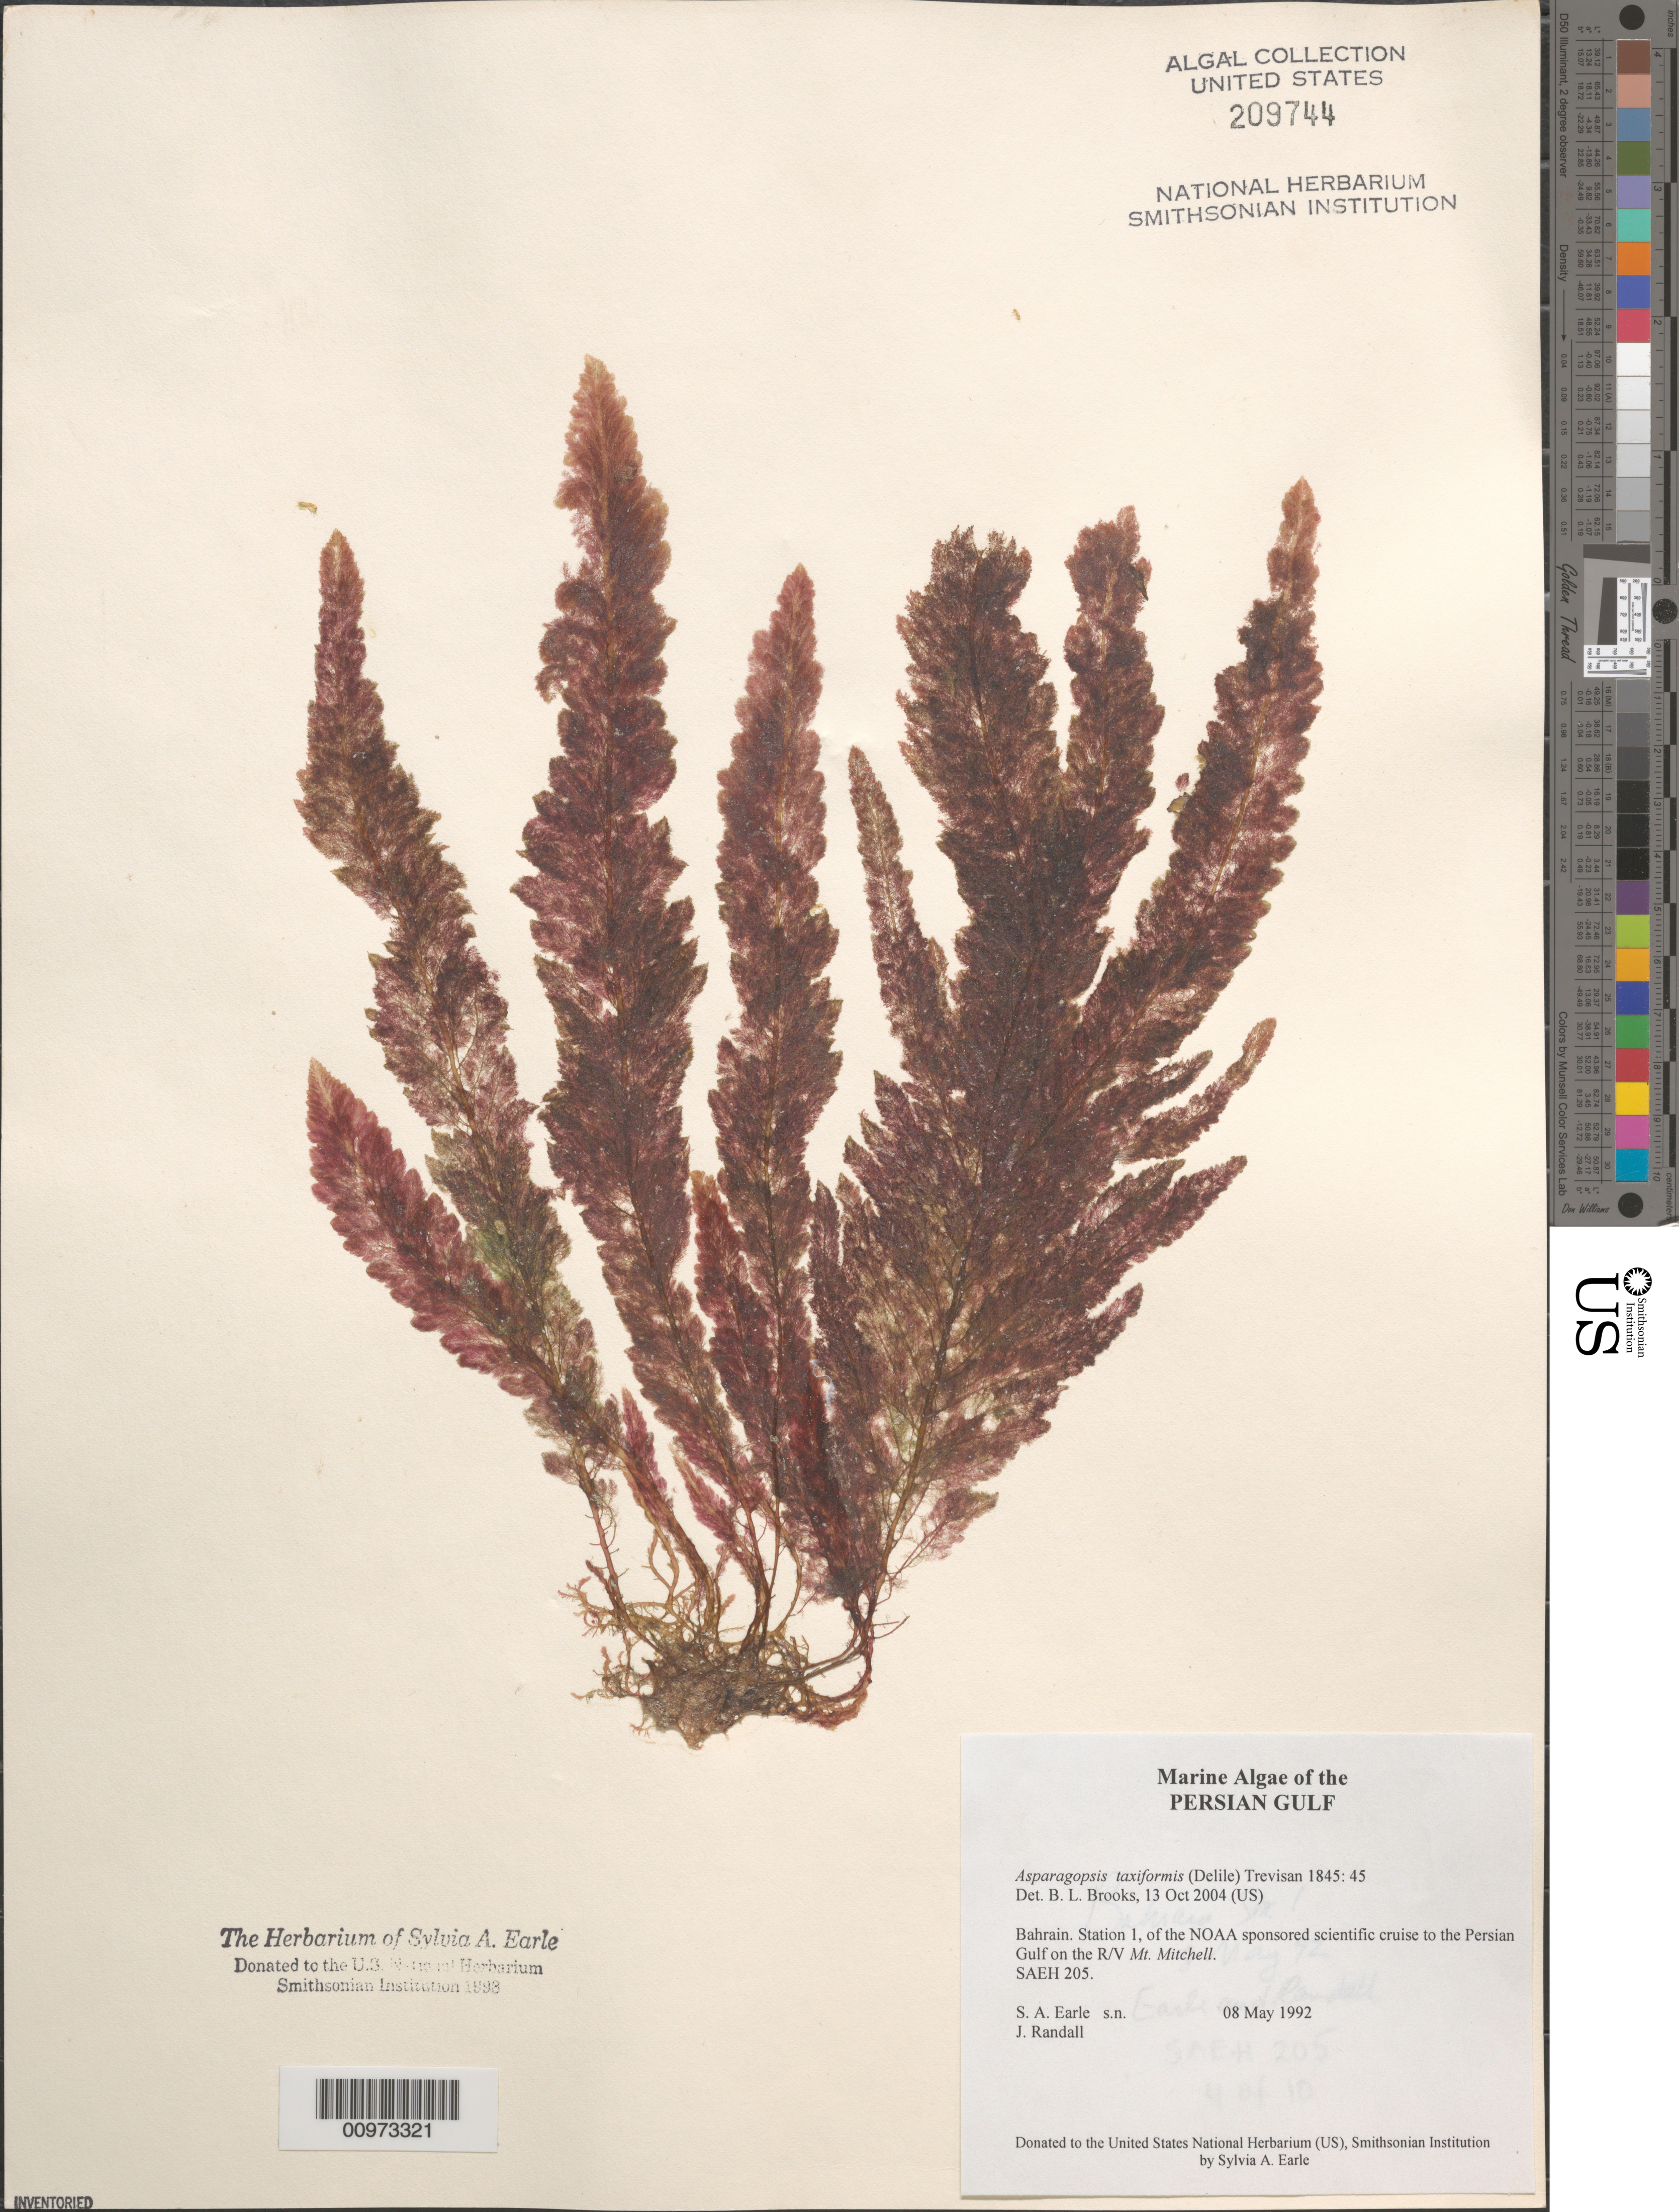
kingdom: Plantae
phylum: Rhodophyta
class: Florideophyceae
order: Bonnemaisoniales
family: Bonnemaisoniaceae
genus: Asparagopsis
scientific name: Asparagopsis taxiformis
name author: (Delile) Trevis.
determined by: Brooks, B. L., (BOT), Smithsonian Institution - National Museum of Natural History (UNITED STATES)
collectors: S. A. Earle & J. Randall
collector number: SAEH 205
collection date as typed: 08 May 1992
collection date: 1992-05-08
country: Bahrain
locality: Persian Gulf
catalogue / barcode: US 209744